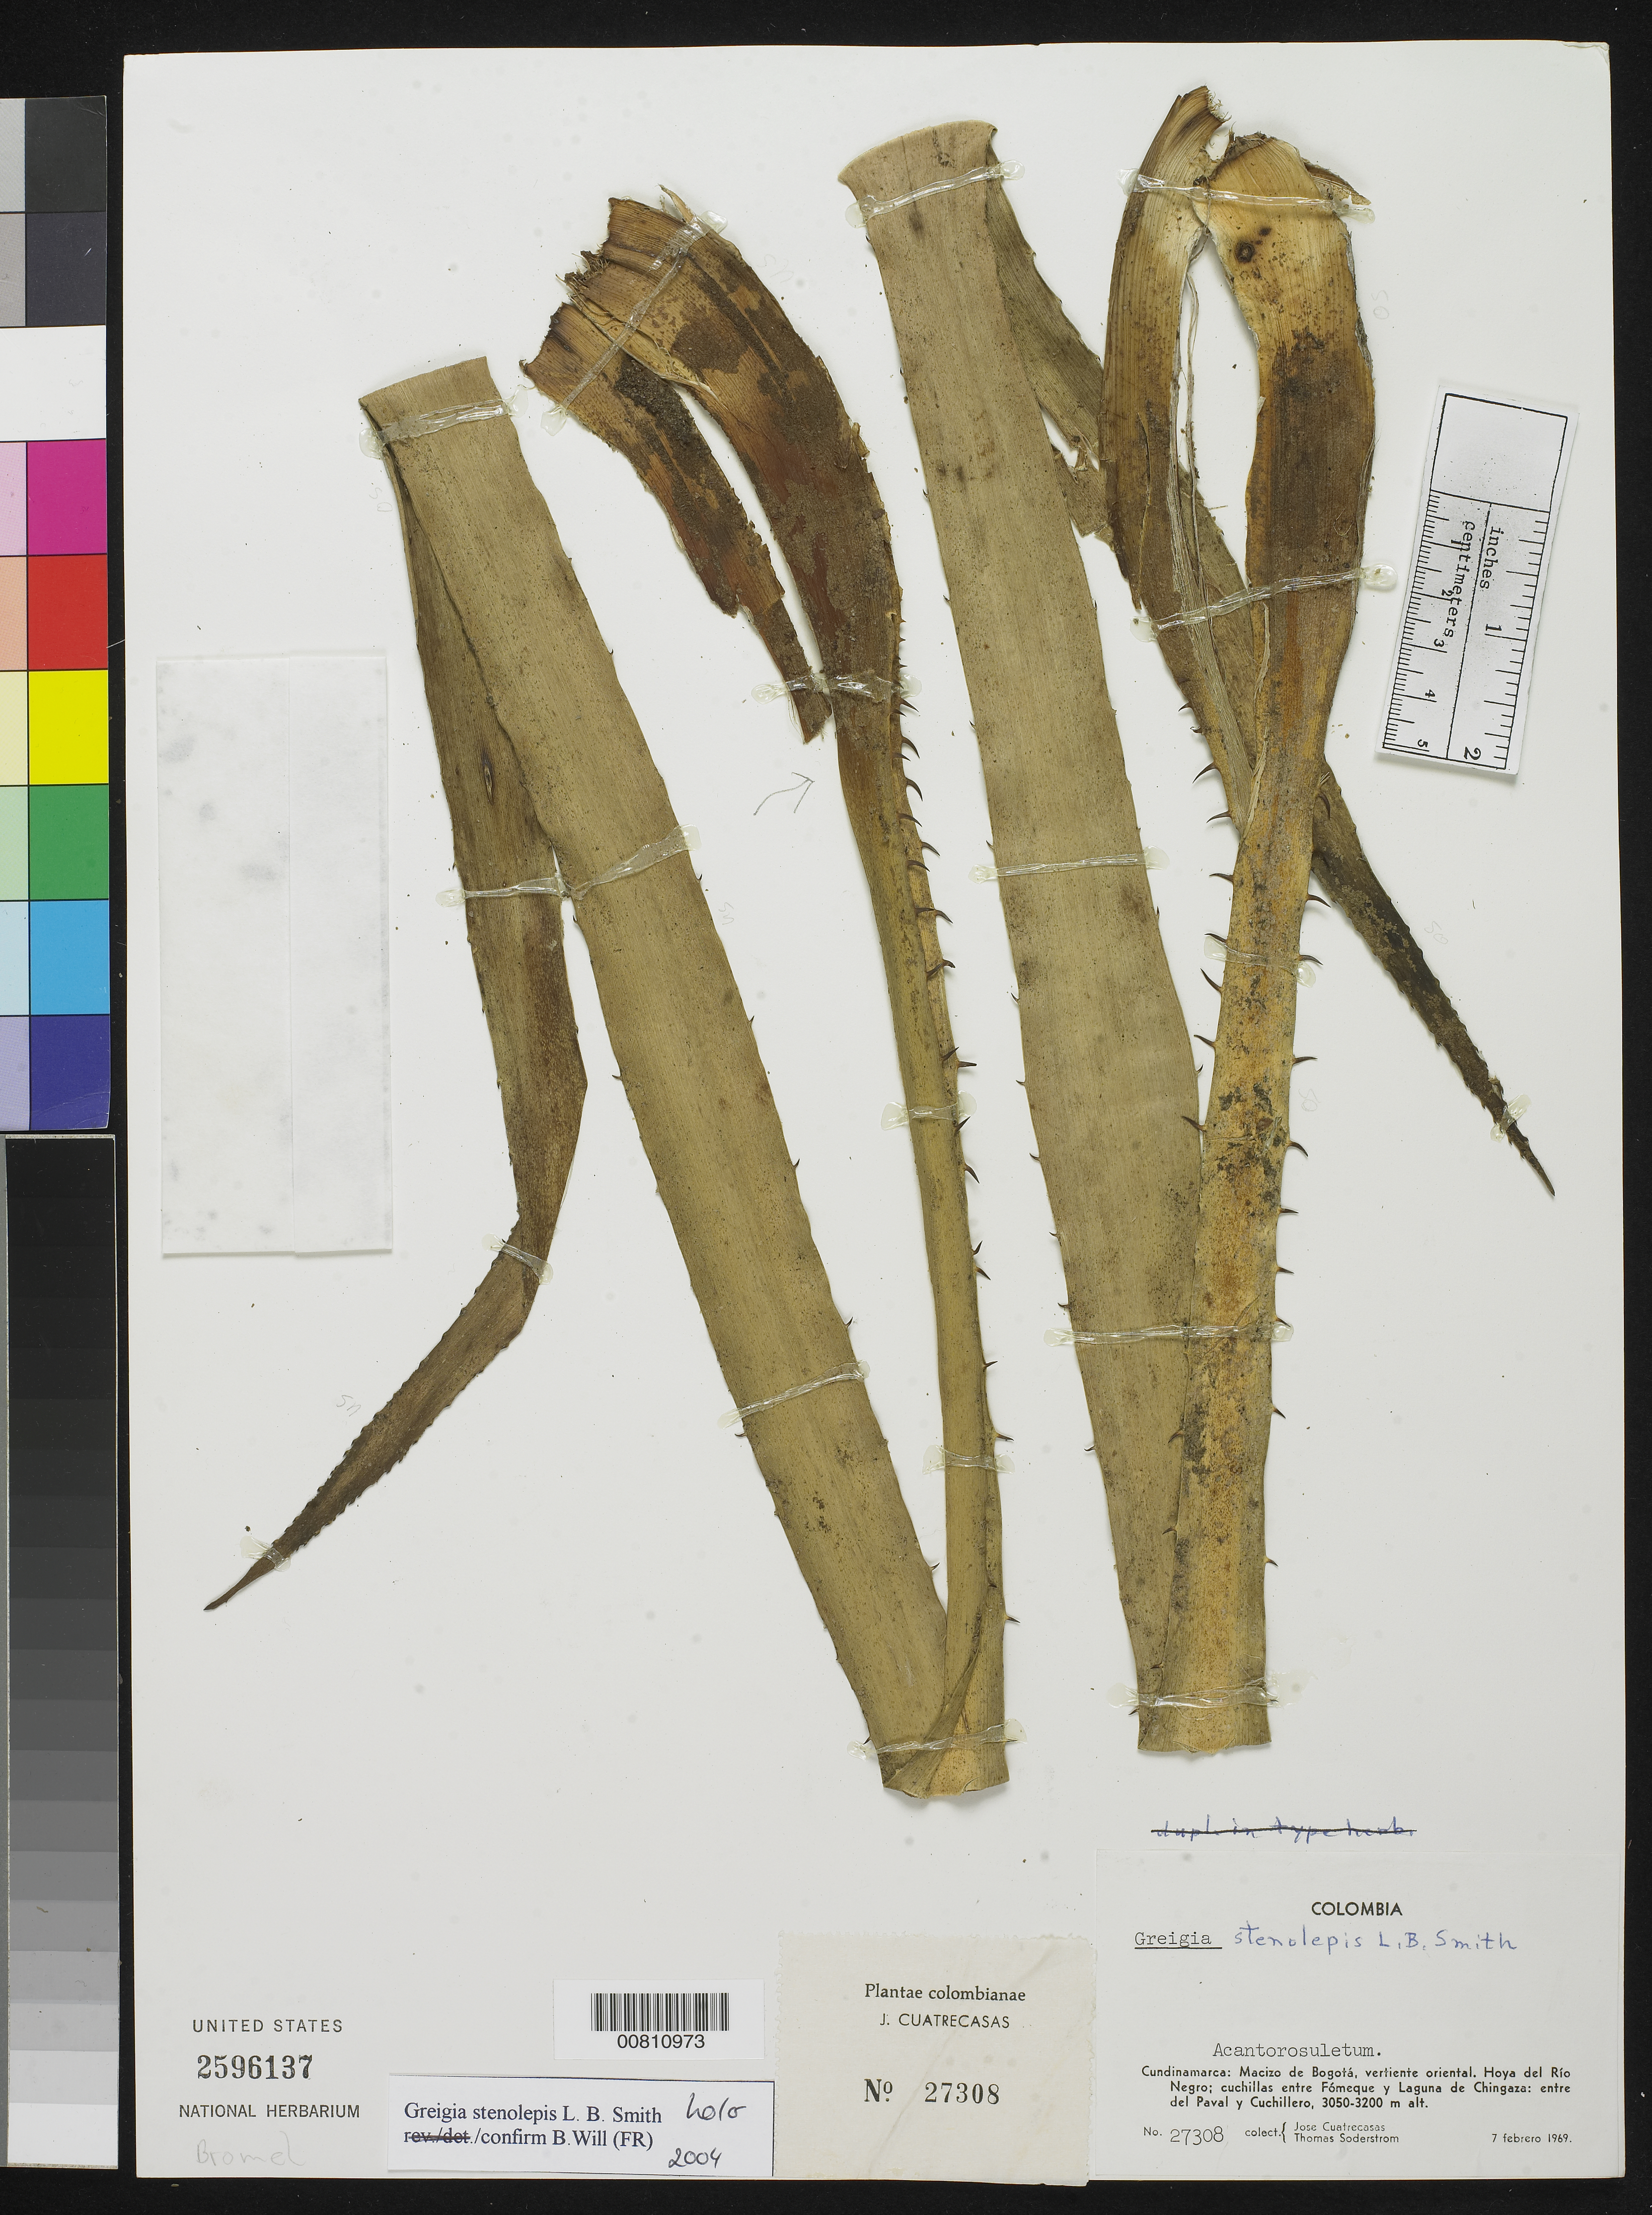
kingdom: Plantae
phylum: Tracheophyta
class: Liliopsida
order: Poales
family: Bromeliaceae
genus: Greigia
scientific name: Greigia stenolepis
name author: L.B. Sm.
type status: Holotype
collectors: J. Cuatrecasas & T. R. Soderstrom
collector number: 27308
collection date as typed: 07 Feb 1969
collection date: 1969-02-07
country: Colombia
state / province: Cundinamarca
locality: Macizo de Bogotá, vertiente oriental, Hoya del Río Negro; duchillas entre Fómeque y Laguna de Chingaza: entre del Paval y Cuchillero.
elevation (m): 3050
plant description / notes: This and 2 other US sheets annotated by B. Will (2004) as "holotype" but unclear whether L.B. Smith considered this sheet as part of holotype (was previously segregated by Smith in General Herbarium).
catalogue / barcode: US 2596137